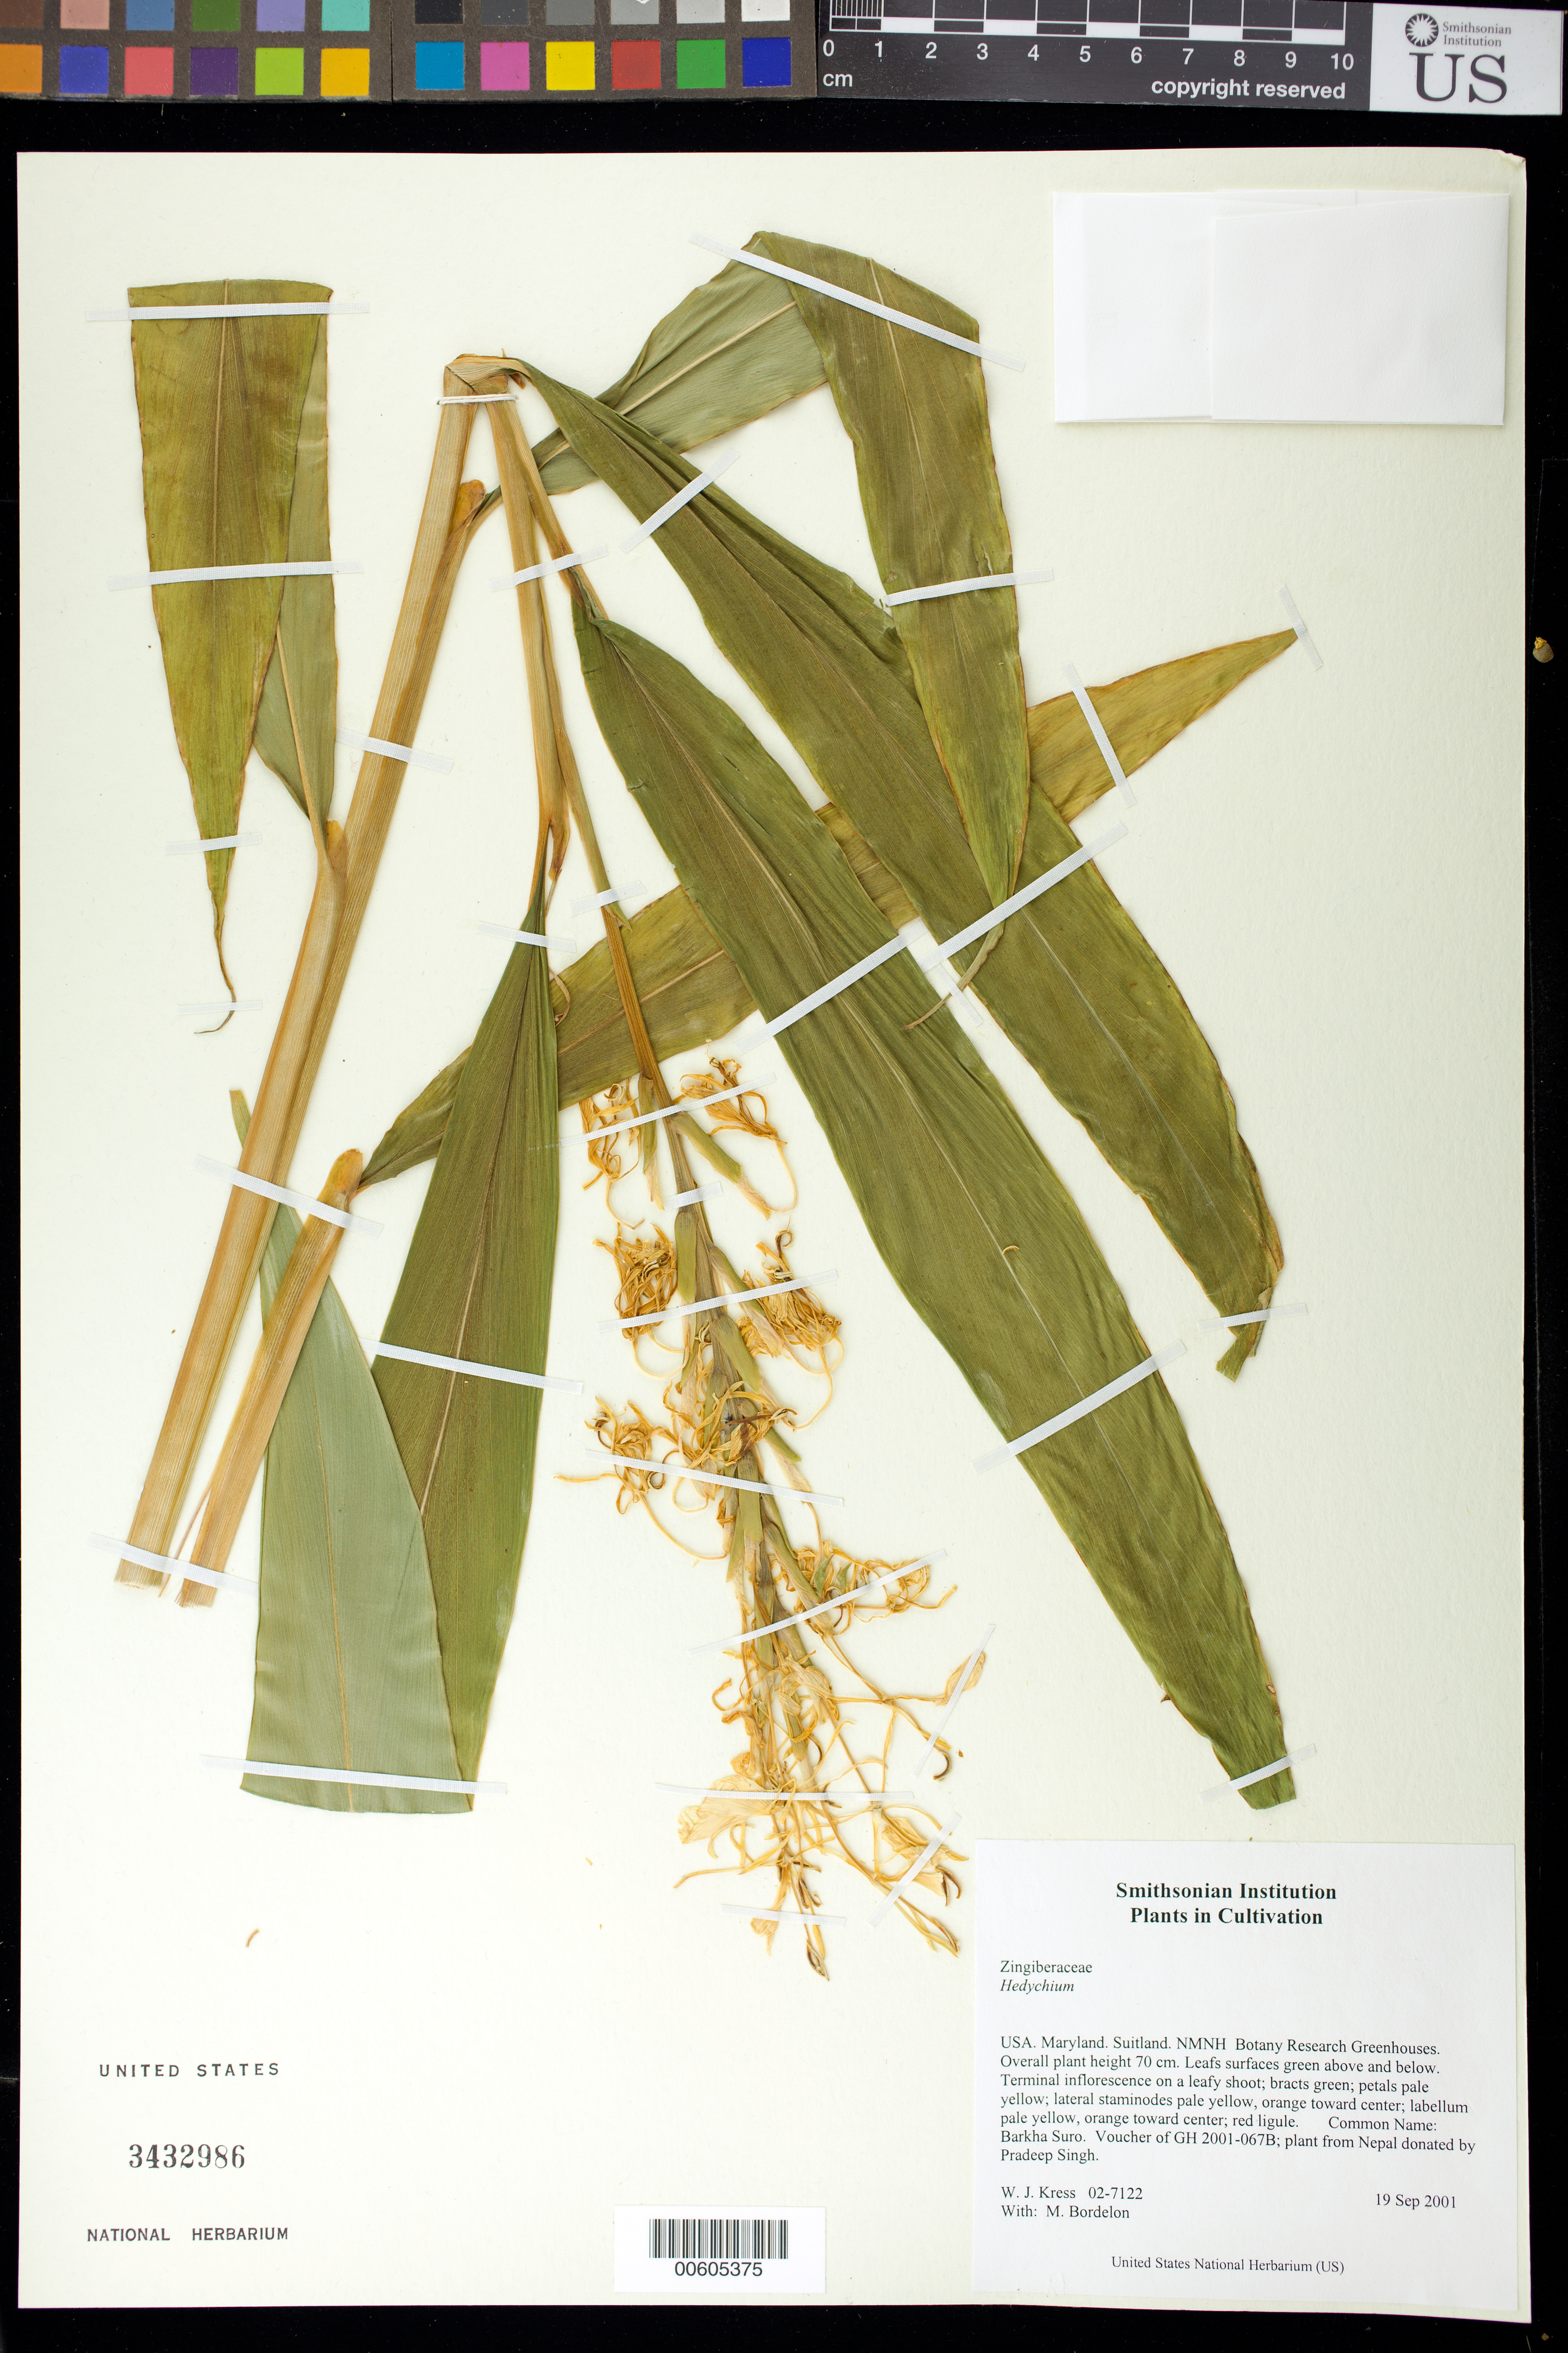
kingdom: Plantae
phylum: Tracheophyta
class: Liliopsida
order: Zingiberales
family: Zingiberaceae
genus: Hedychium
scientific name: Hedychium sp.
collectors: W. J. Kress & M. Bordelon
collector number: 02-7122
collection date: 2001-09-19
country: United States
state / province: Maryland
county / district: Prince George's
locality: NMNH Botany Research Greenhouses. Suitland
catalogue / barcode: US 3432986